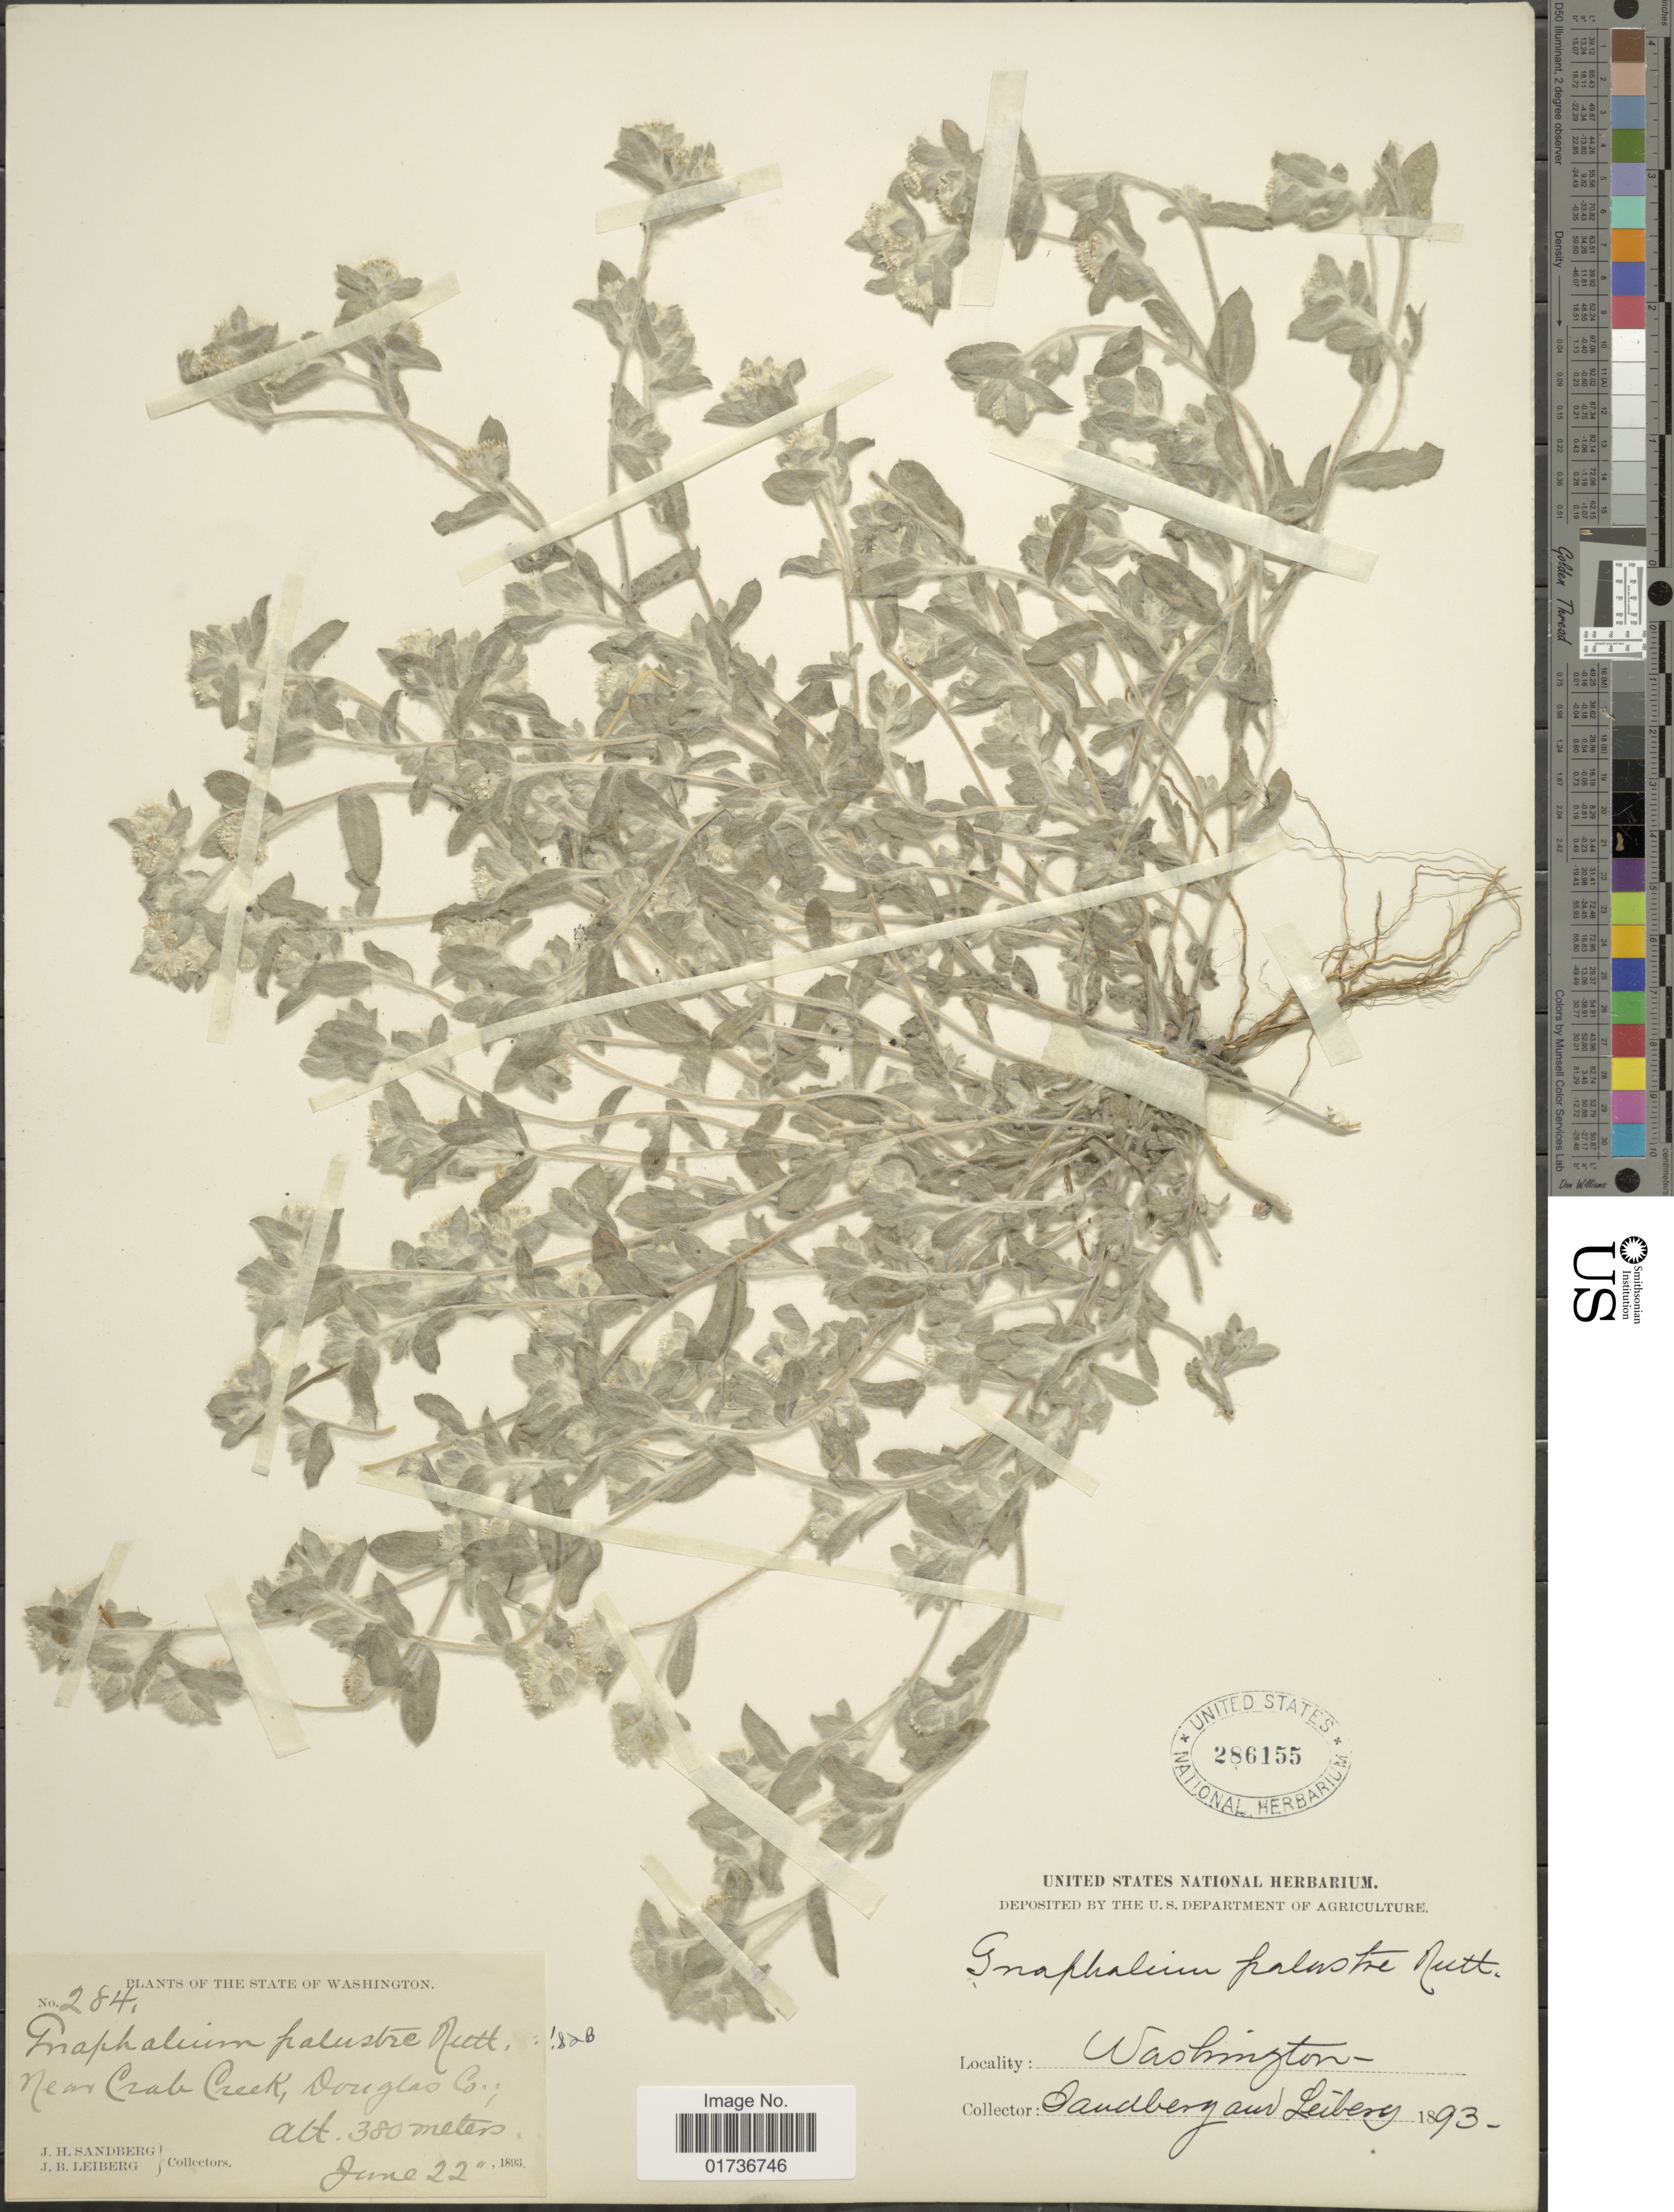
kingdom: Plantae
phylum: Tracheophyta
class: Magnoliopsida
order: Asterales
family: Asteraceae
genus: Gnaphalium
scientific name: Gnaphalium palustre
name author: Nutt.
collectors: J. H. Sandberg & J. B. Leiberg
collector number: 284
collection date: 1893-06-22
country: United States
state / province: Washington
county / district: Douglas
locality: Near Crab Creek, Douglas Co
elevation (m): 380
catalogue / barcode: US 286155